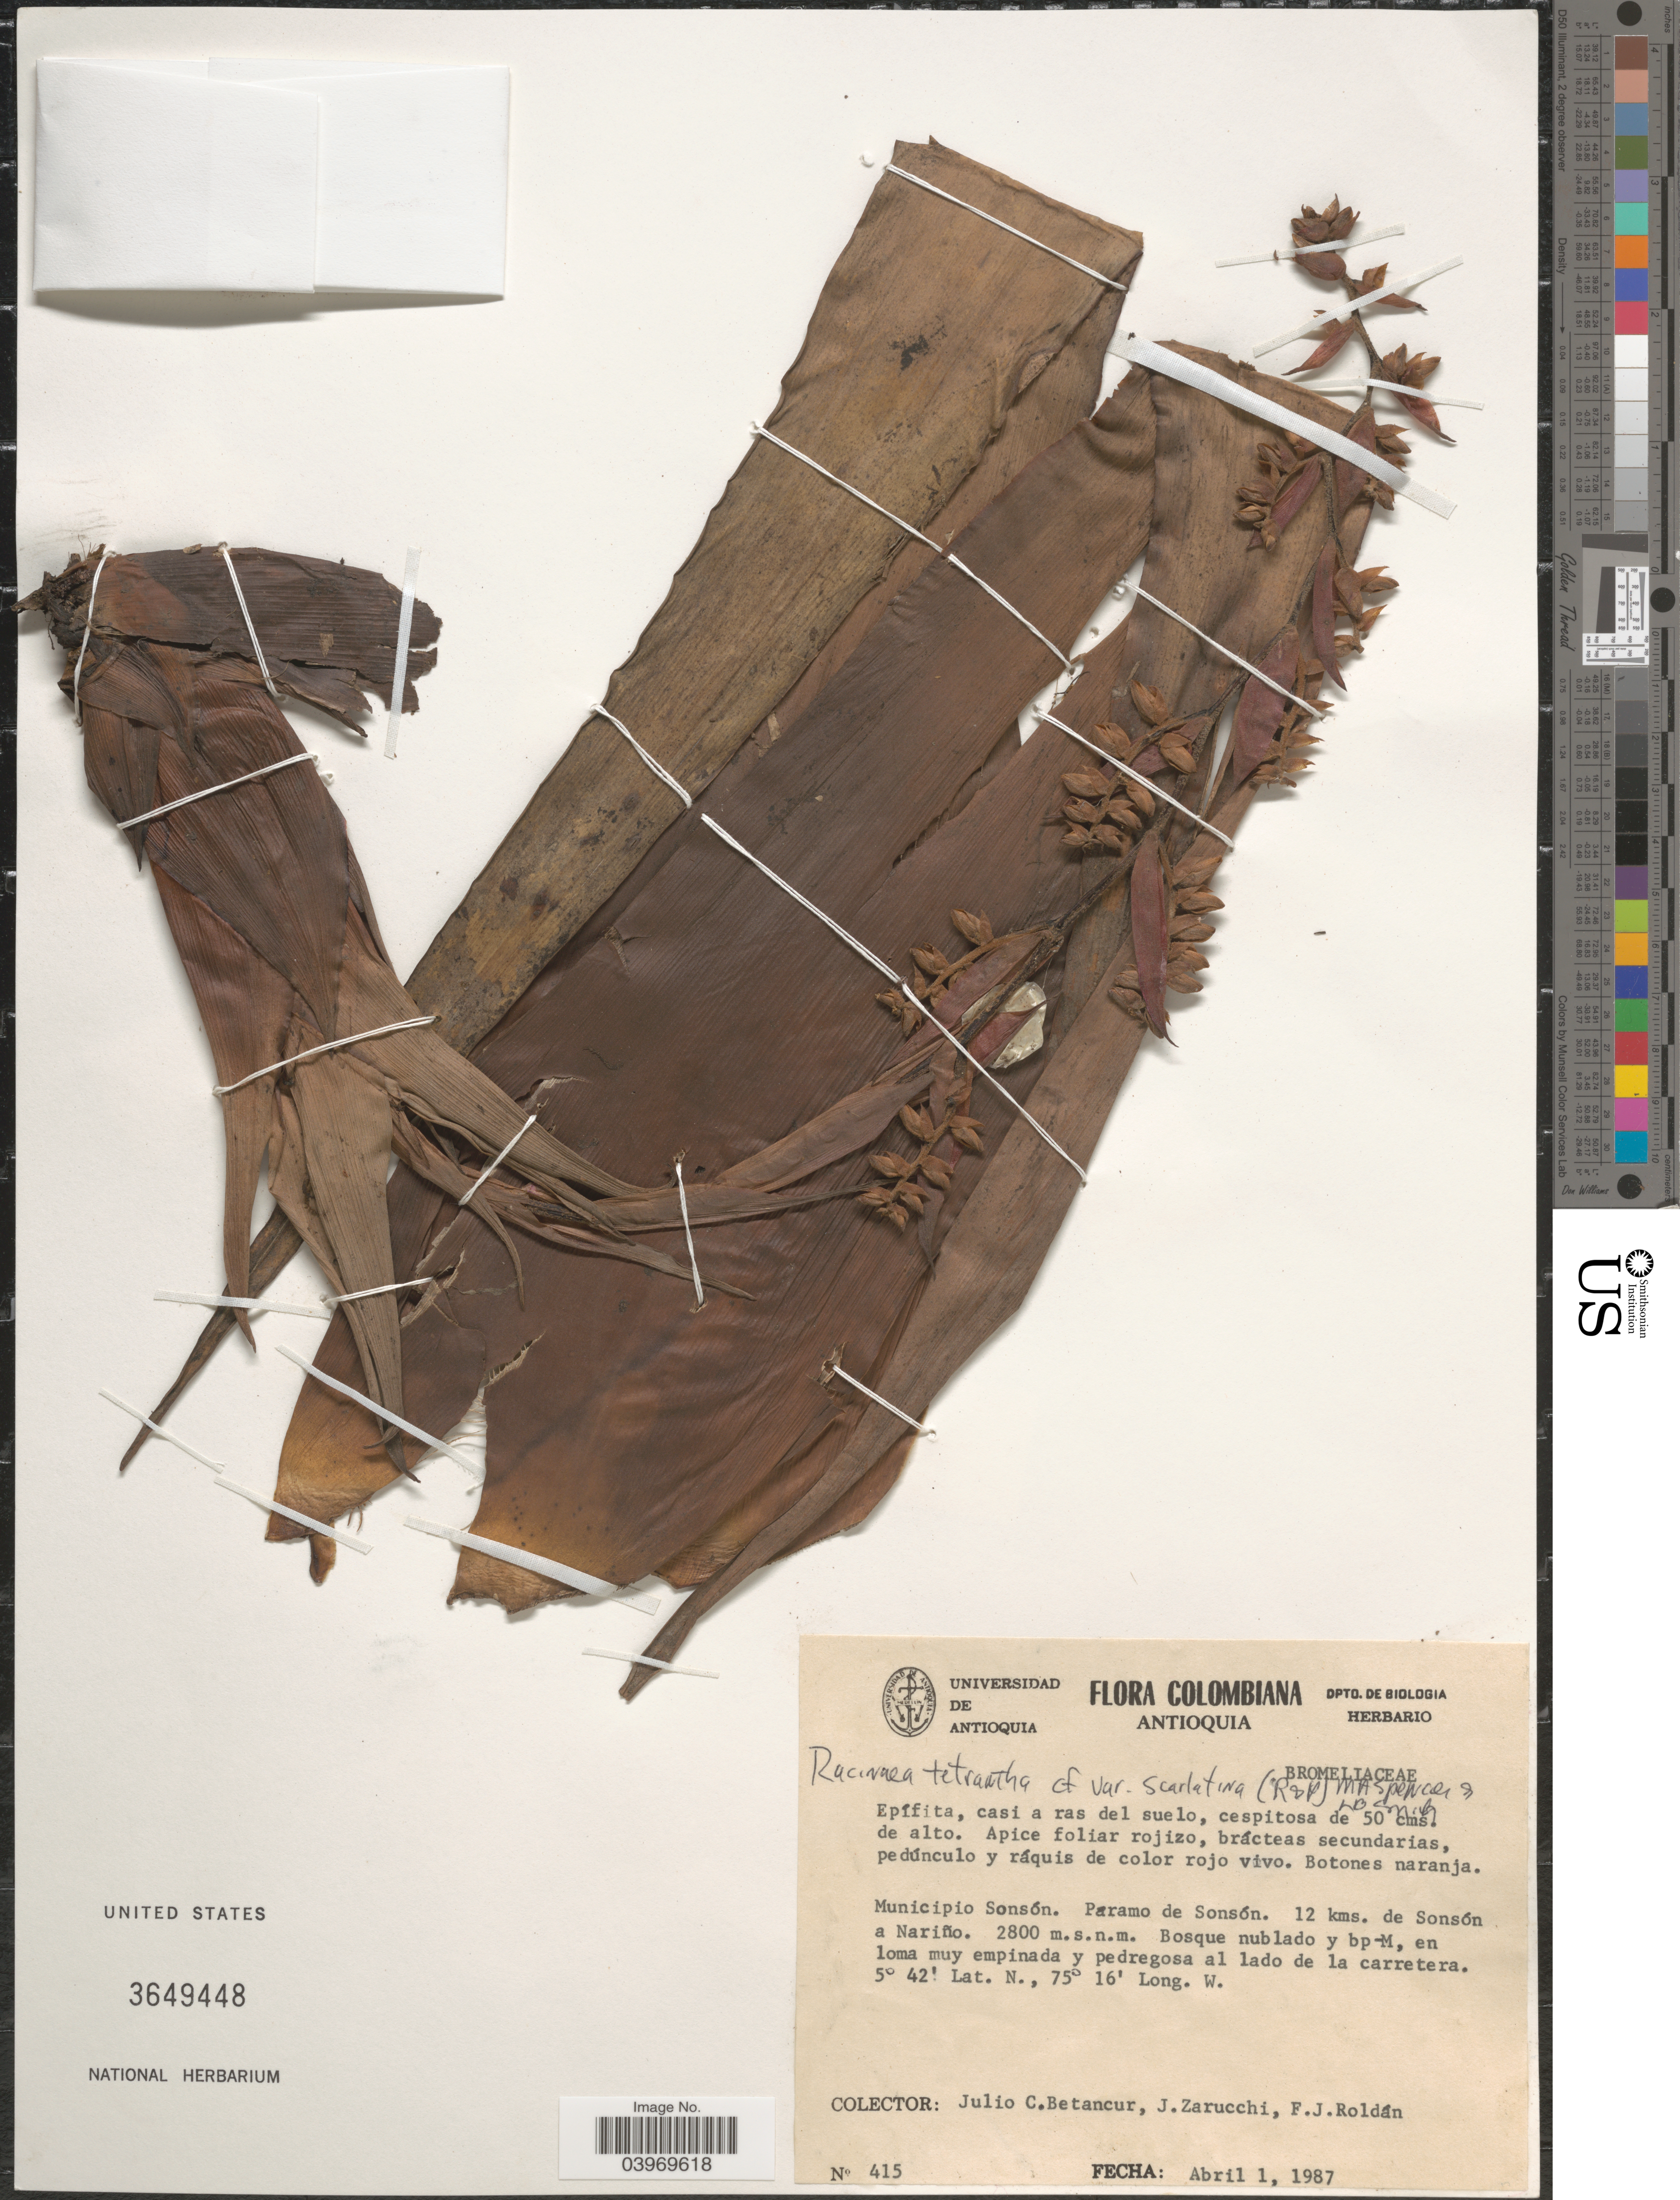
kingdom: Plantae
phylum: Tracheophyta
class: Liliopsida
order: Poales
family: Bromeliaceae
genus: Racinaea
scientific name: Racinaea tetrantha var. scarlatina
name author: (Ruiz & Pav.) M.A. Spencer & L.B. Sm.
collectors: J. C. Betancur, J. L. Zarucchi & F. J. Roldán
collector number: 415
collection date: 1987-04-01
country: Colombia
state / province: Antioquia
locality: Municipio Sonsön. Páramo de Sonsón. 12 kms. de Sonsón a Nariño.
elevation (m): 2800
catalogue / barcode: US 3649448